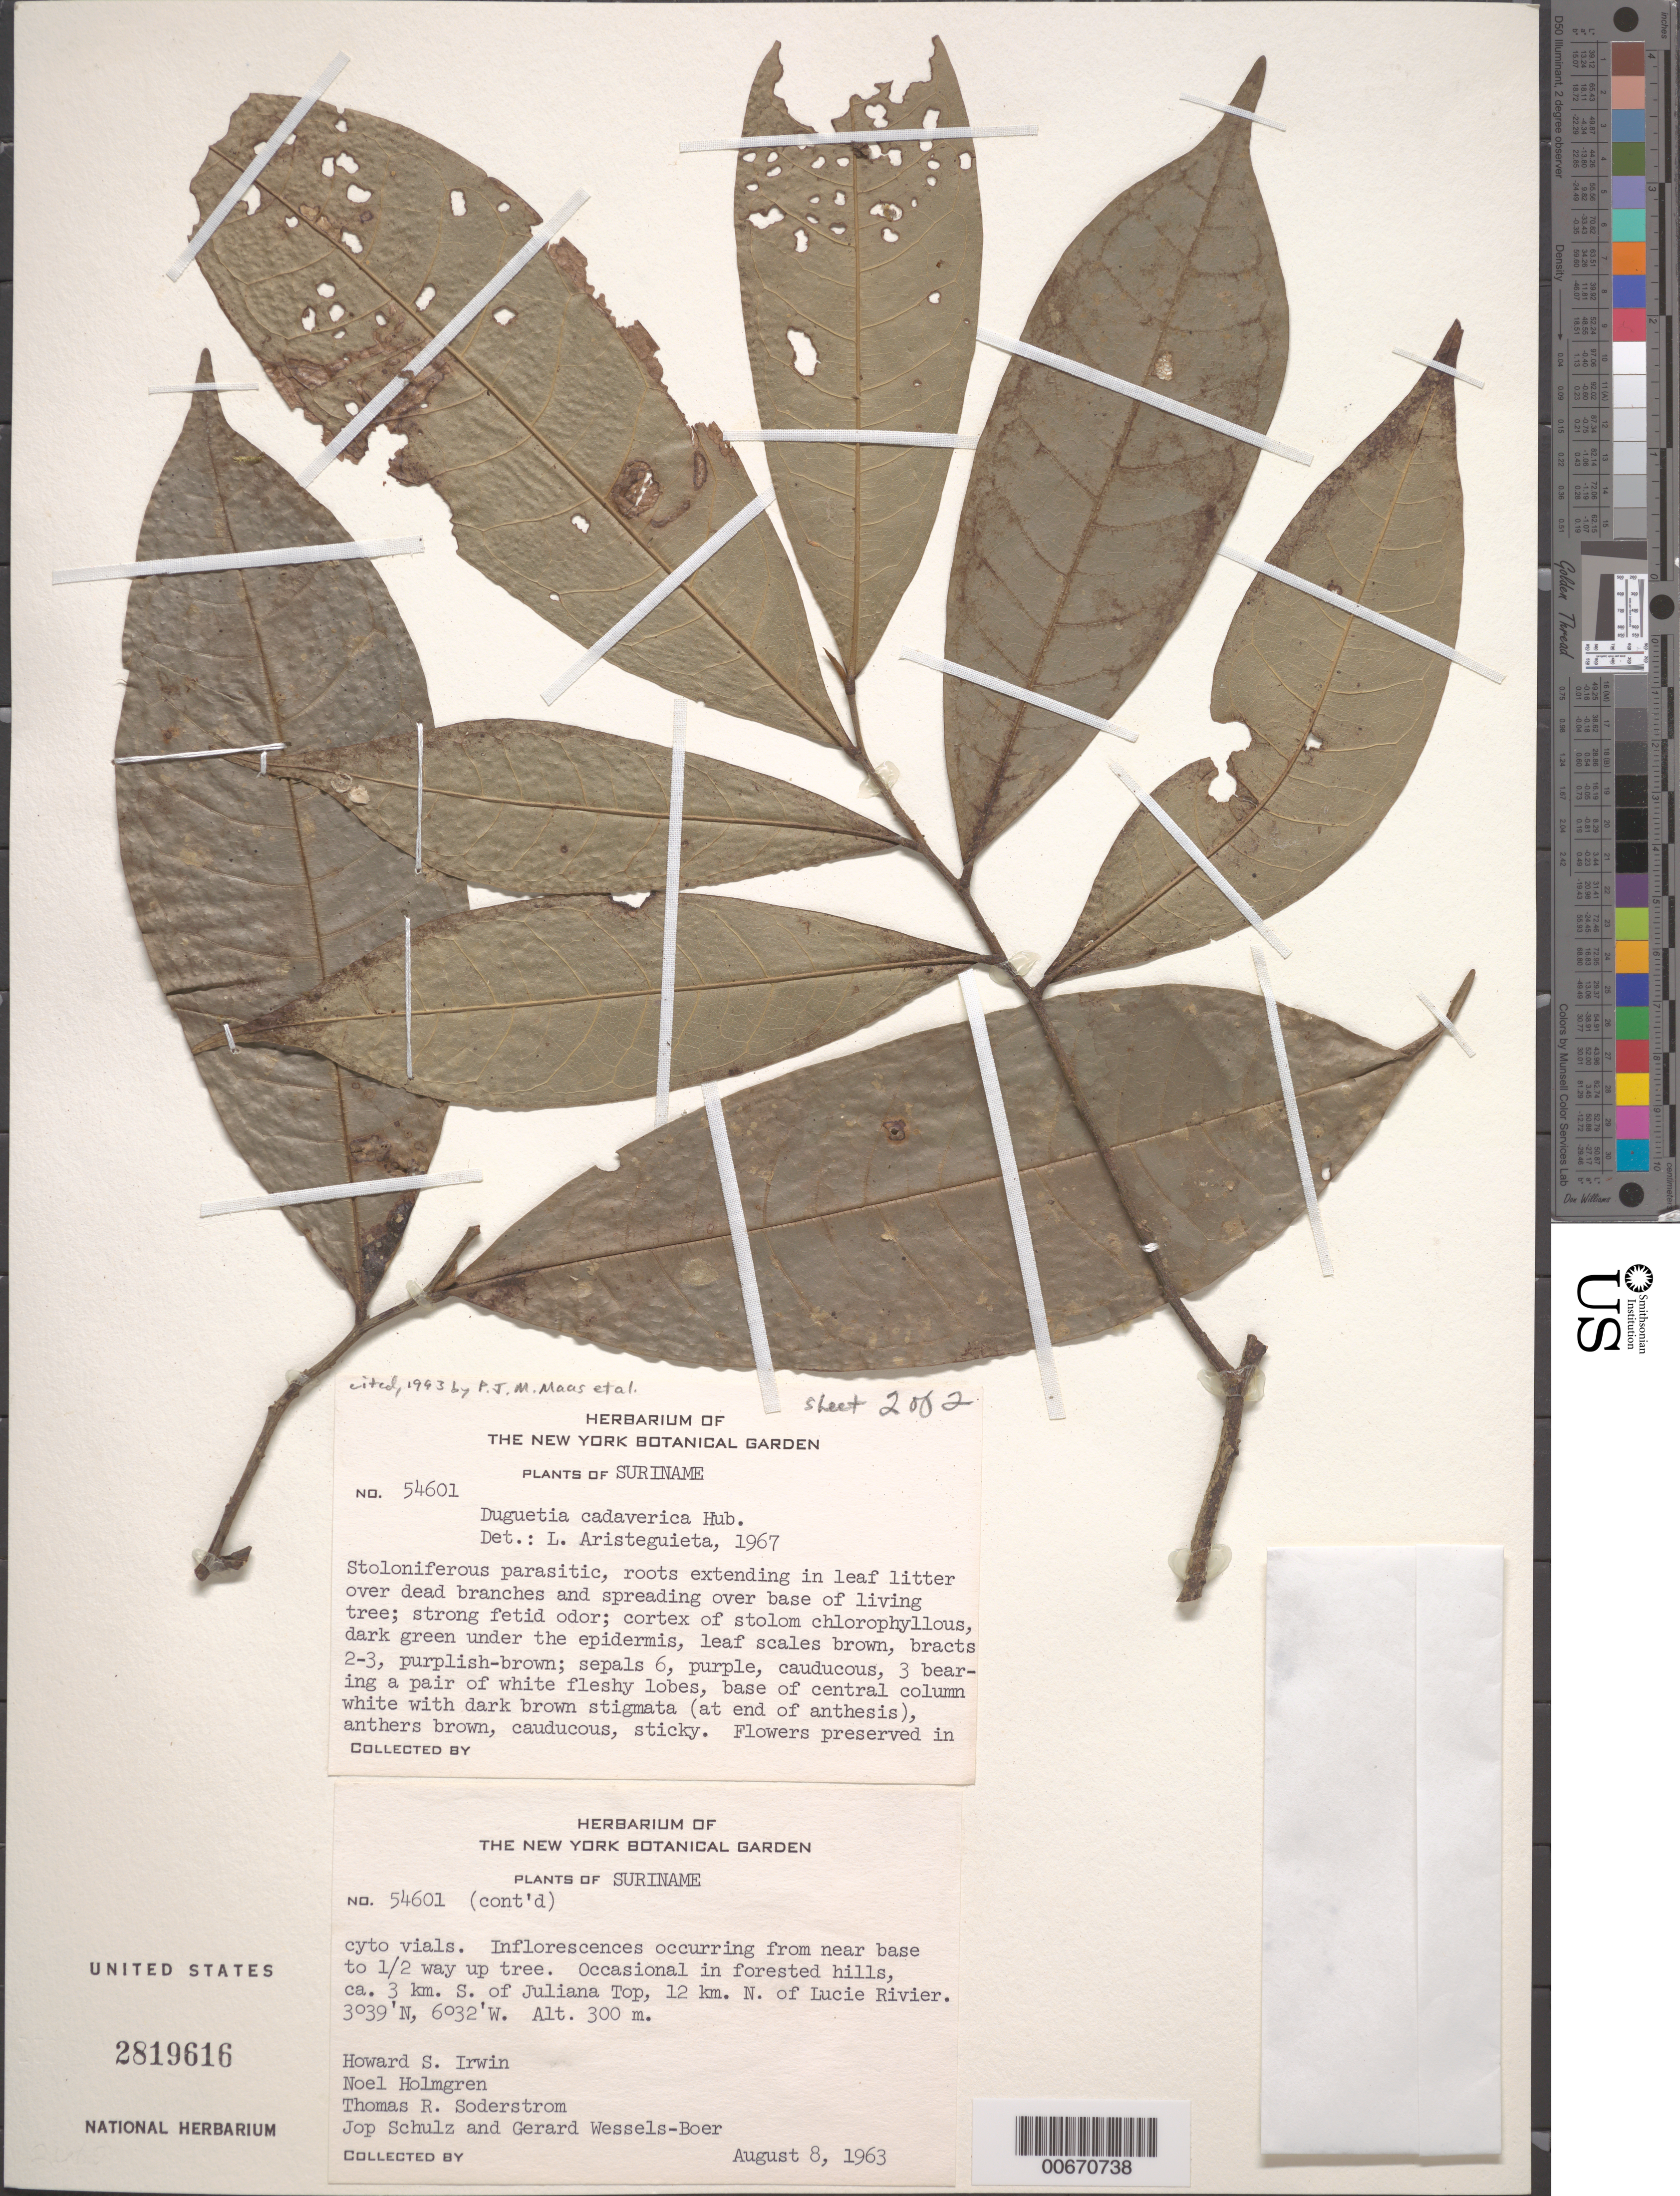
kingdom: Plantae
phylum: Tracheophyta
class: Magnoliopsida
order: Magnoliales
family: Annonaceae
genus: Duguetia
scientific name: Duguetia cadaverica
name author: Huber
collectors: H. Irwin, N. H. Holmgren, T. R. Soderstrom, J. Schulz & J. G. Wessels Boer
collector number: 54601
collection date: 1963-08-08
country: Suriname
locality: In forested hills, ca. 3 km. S. of Juliana Top, 12 km. N. of Lucie Rivier.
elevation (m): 300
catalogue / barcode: US 2819616